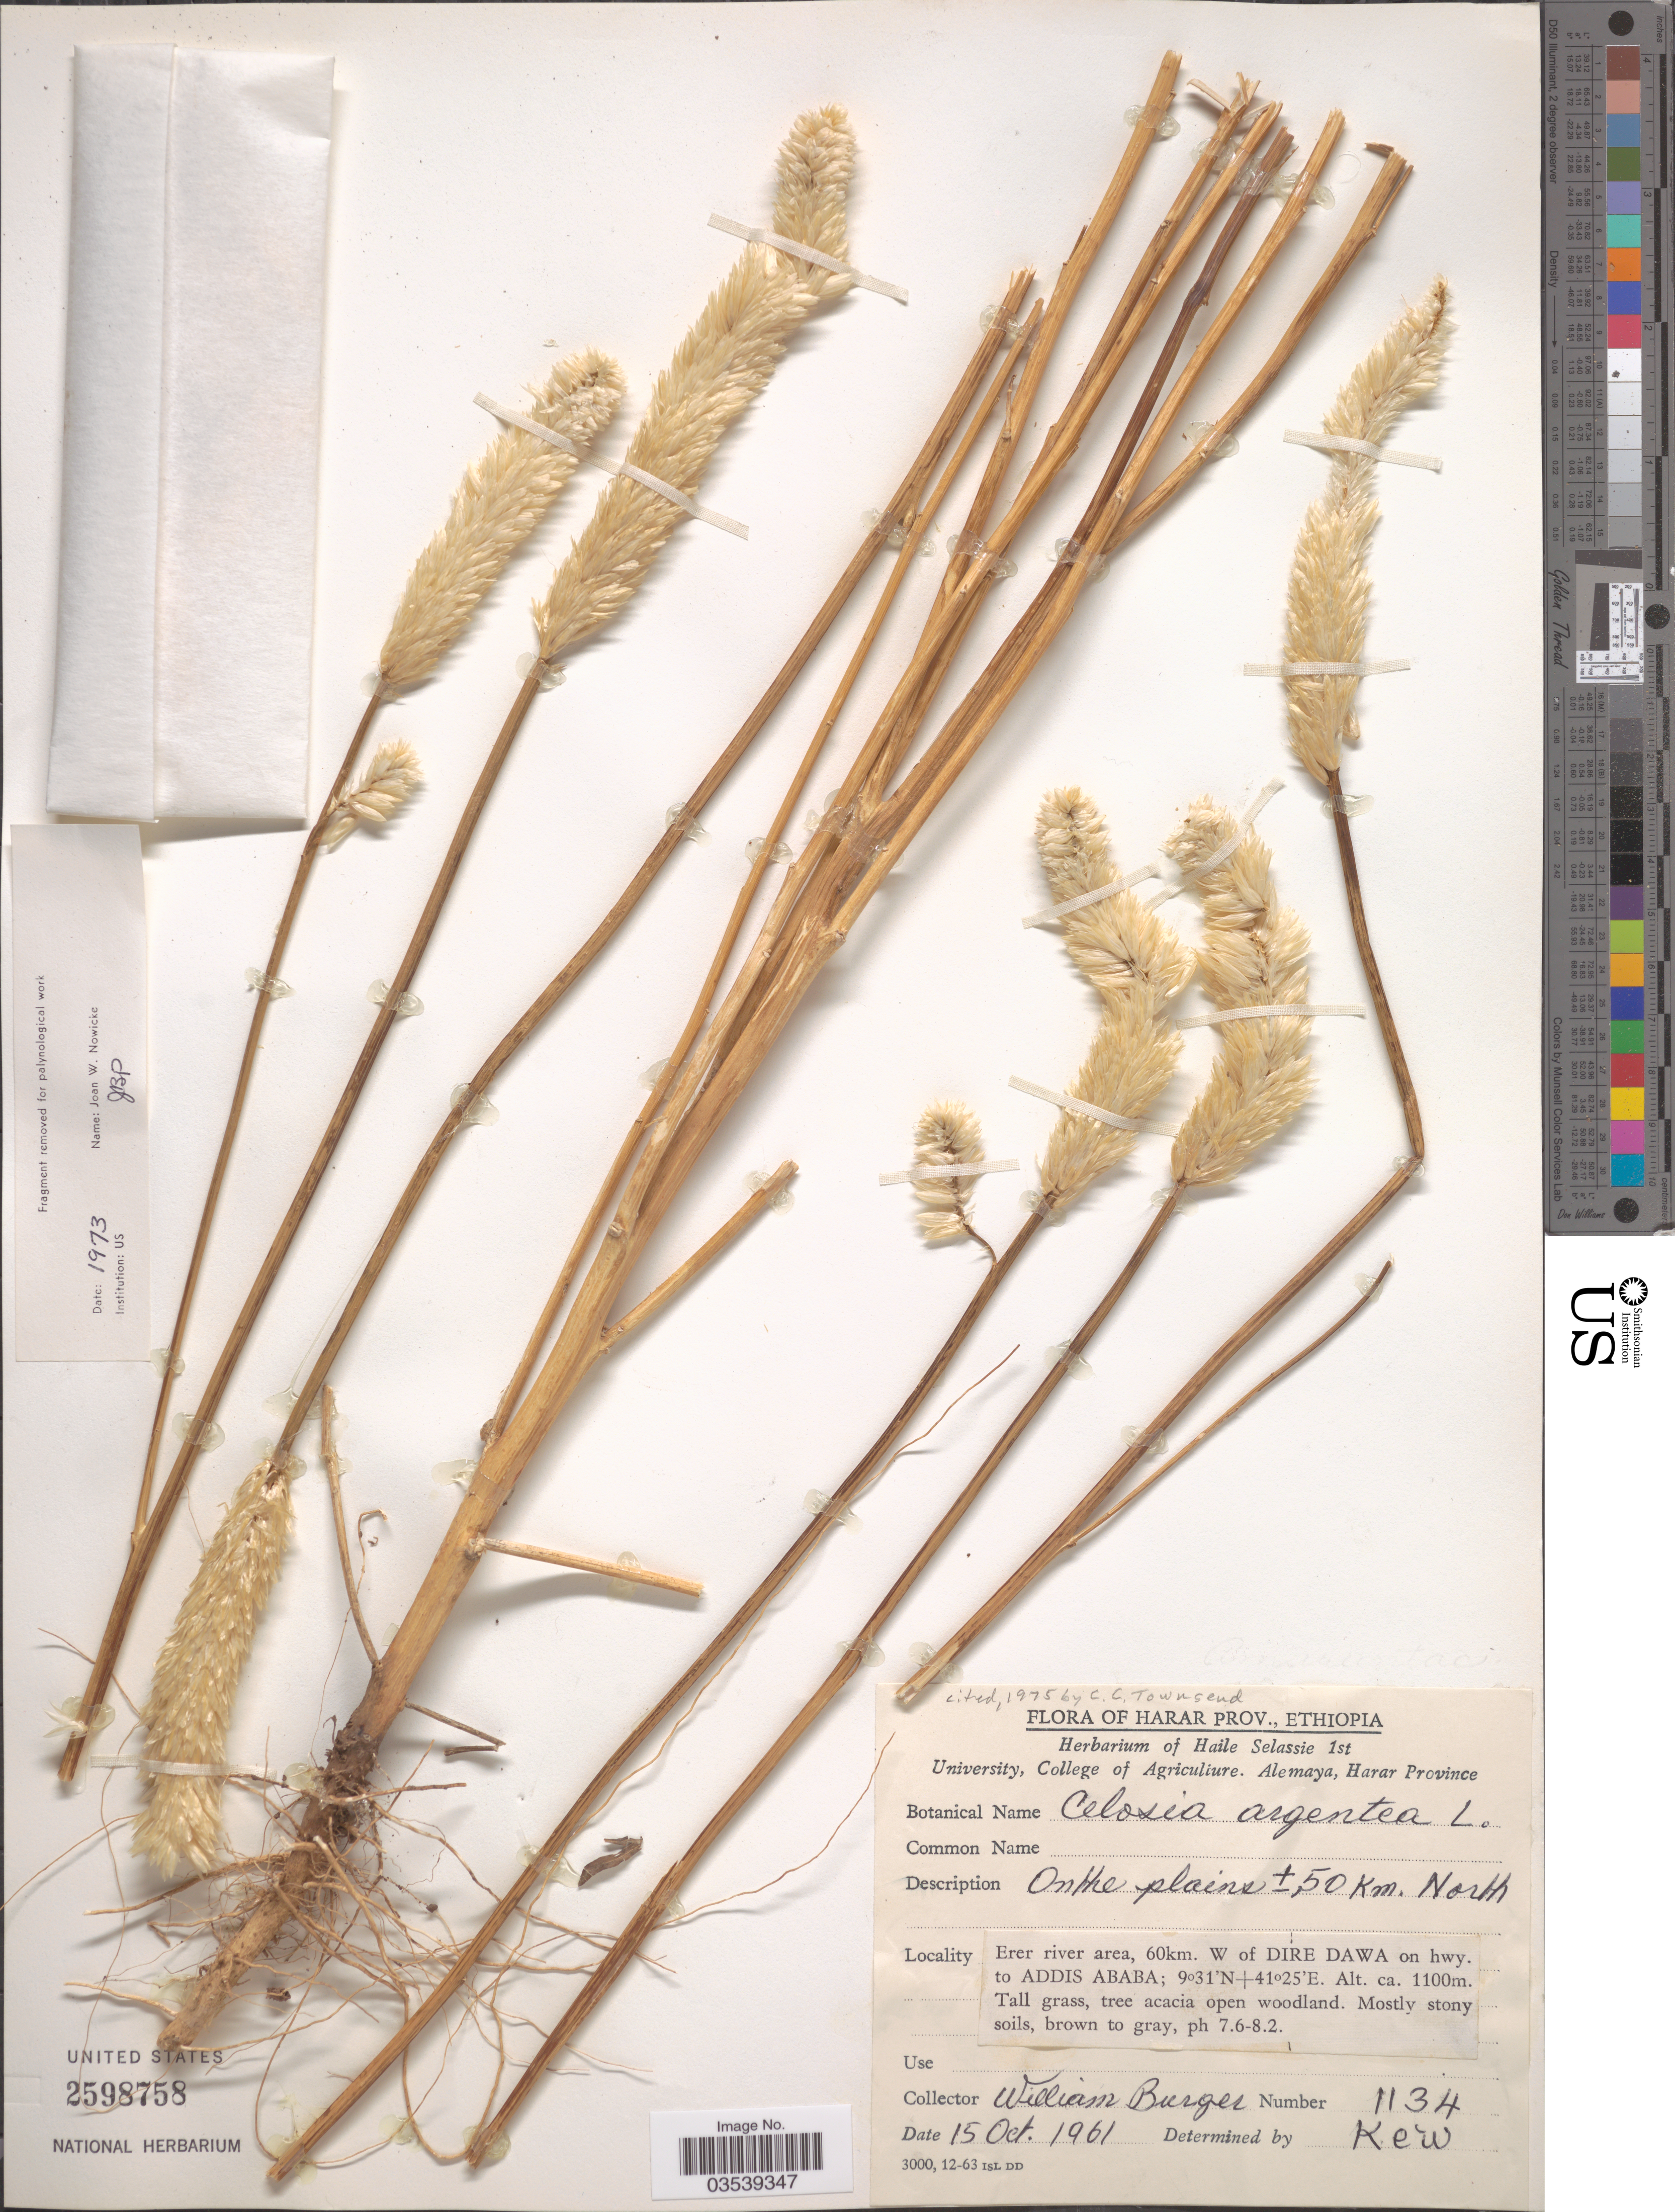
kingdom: Plantae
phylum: Tracheophyta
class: Magnoliopsida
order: Caryophyllales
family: Amaranthaceae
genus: Celosia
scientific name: Celosia argentea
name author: L.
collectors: W. Burger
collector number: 1134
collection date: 1961-10-15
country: Ethiopia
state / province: Addis Ababa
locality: Harar Prov., On the plains ± 50 Km. North. Erer river area, 60km. W of Dire Dawa on hwy. to Addis Ababa.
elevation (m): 1100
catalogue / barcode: US 2598758